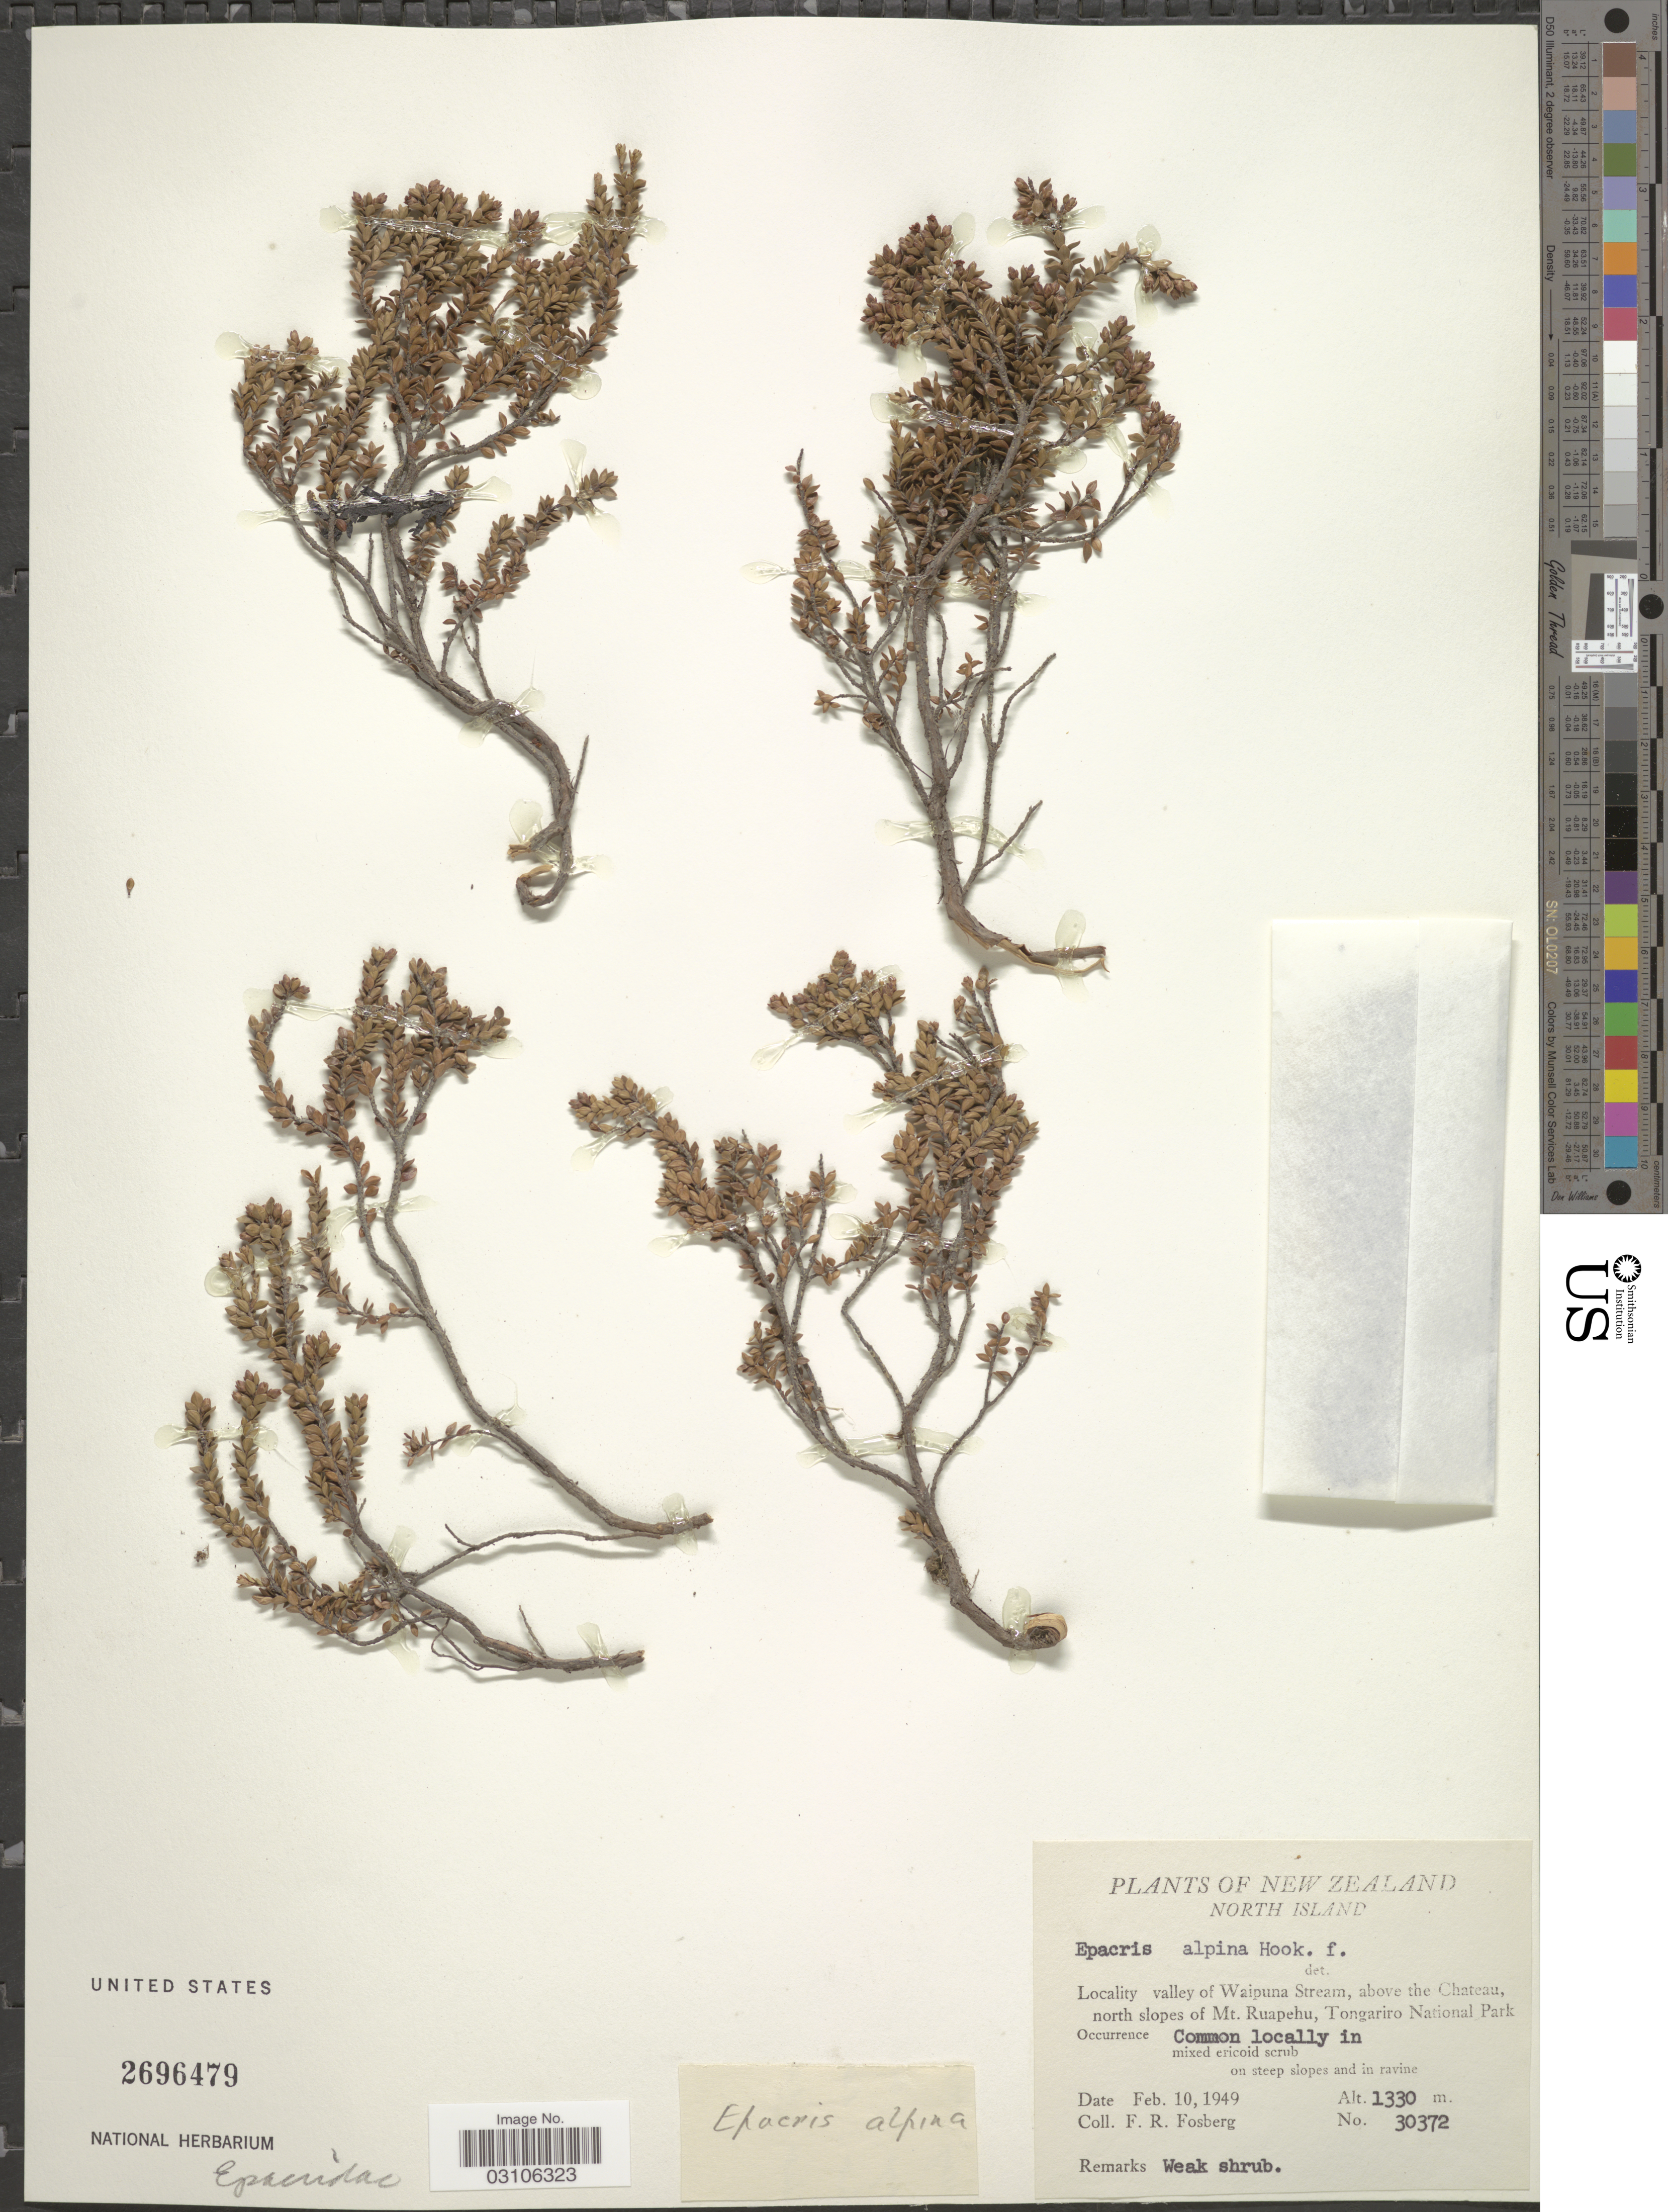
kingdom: Plantae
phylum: Tracheophyta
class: Magnoliopsida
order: Ericales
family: Ericaceae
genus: Epacris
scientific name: Epacris alpina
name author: Hook. f.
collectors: F. R. Fosberg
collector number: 30372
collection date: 1949-02-10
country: New Zealand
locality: North Island, valley of Waipuna Stream, above the Chateau north slopes of Mt. Ruapehu, Tongariro National Park.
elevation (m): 1330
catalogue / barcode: US 2696479